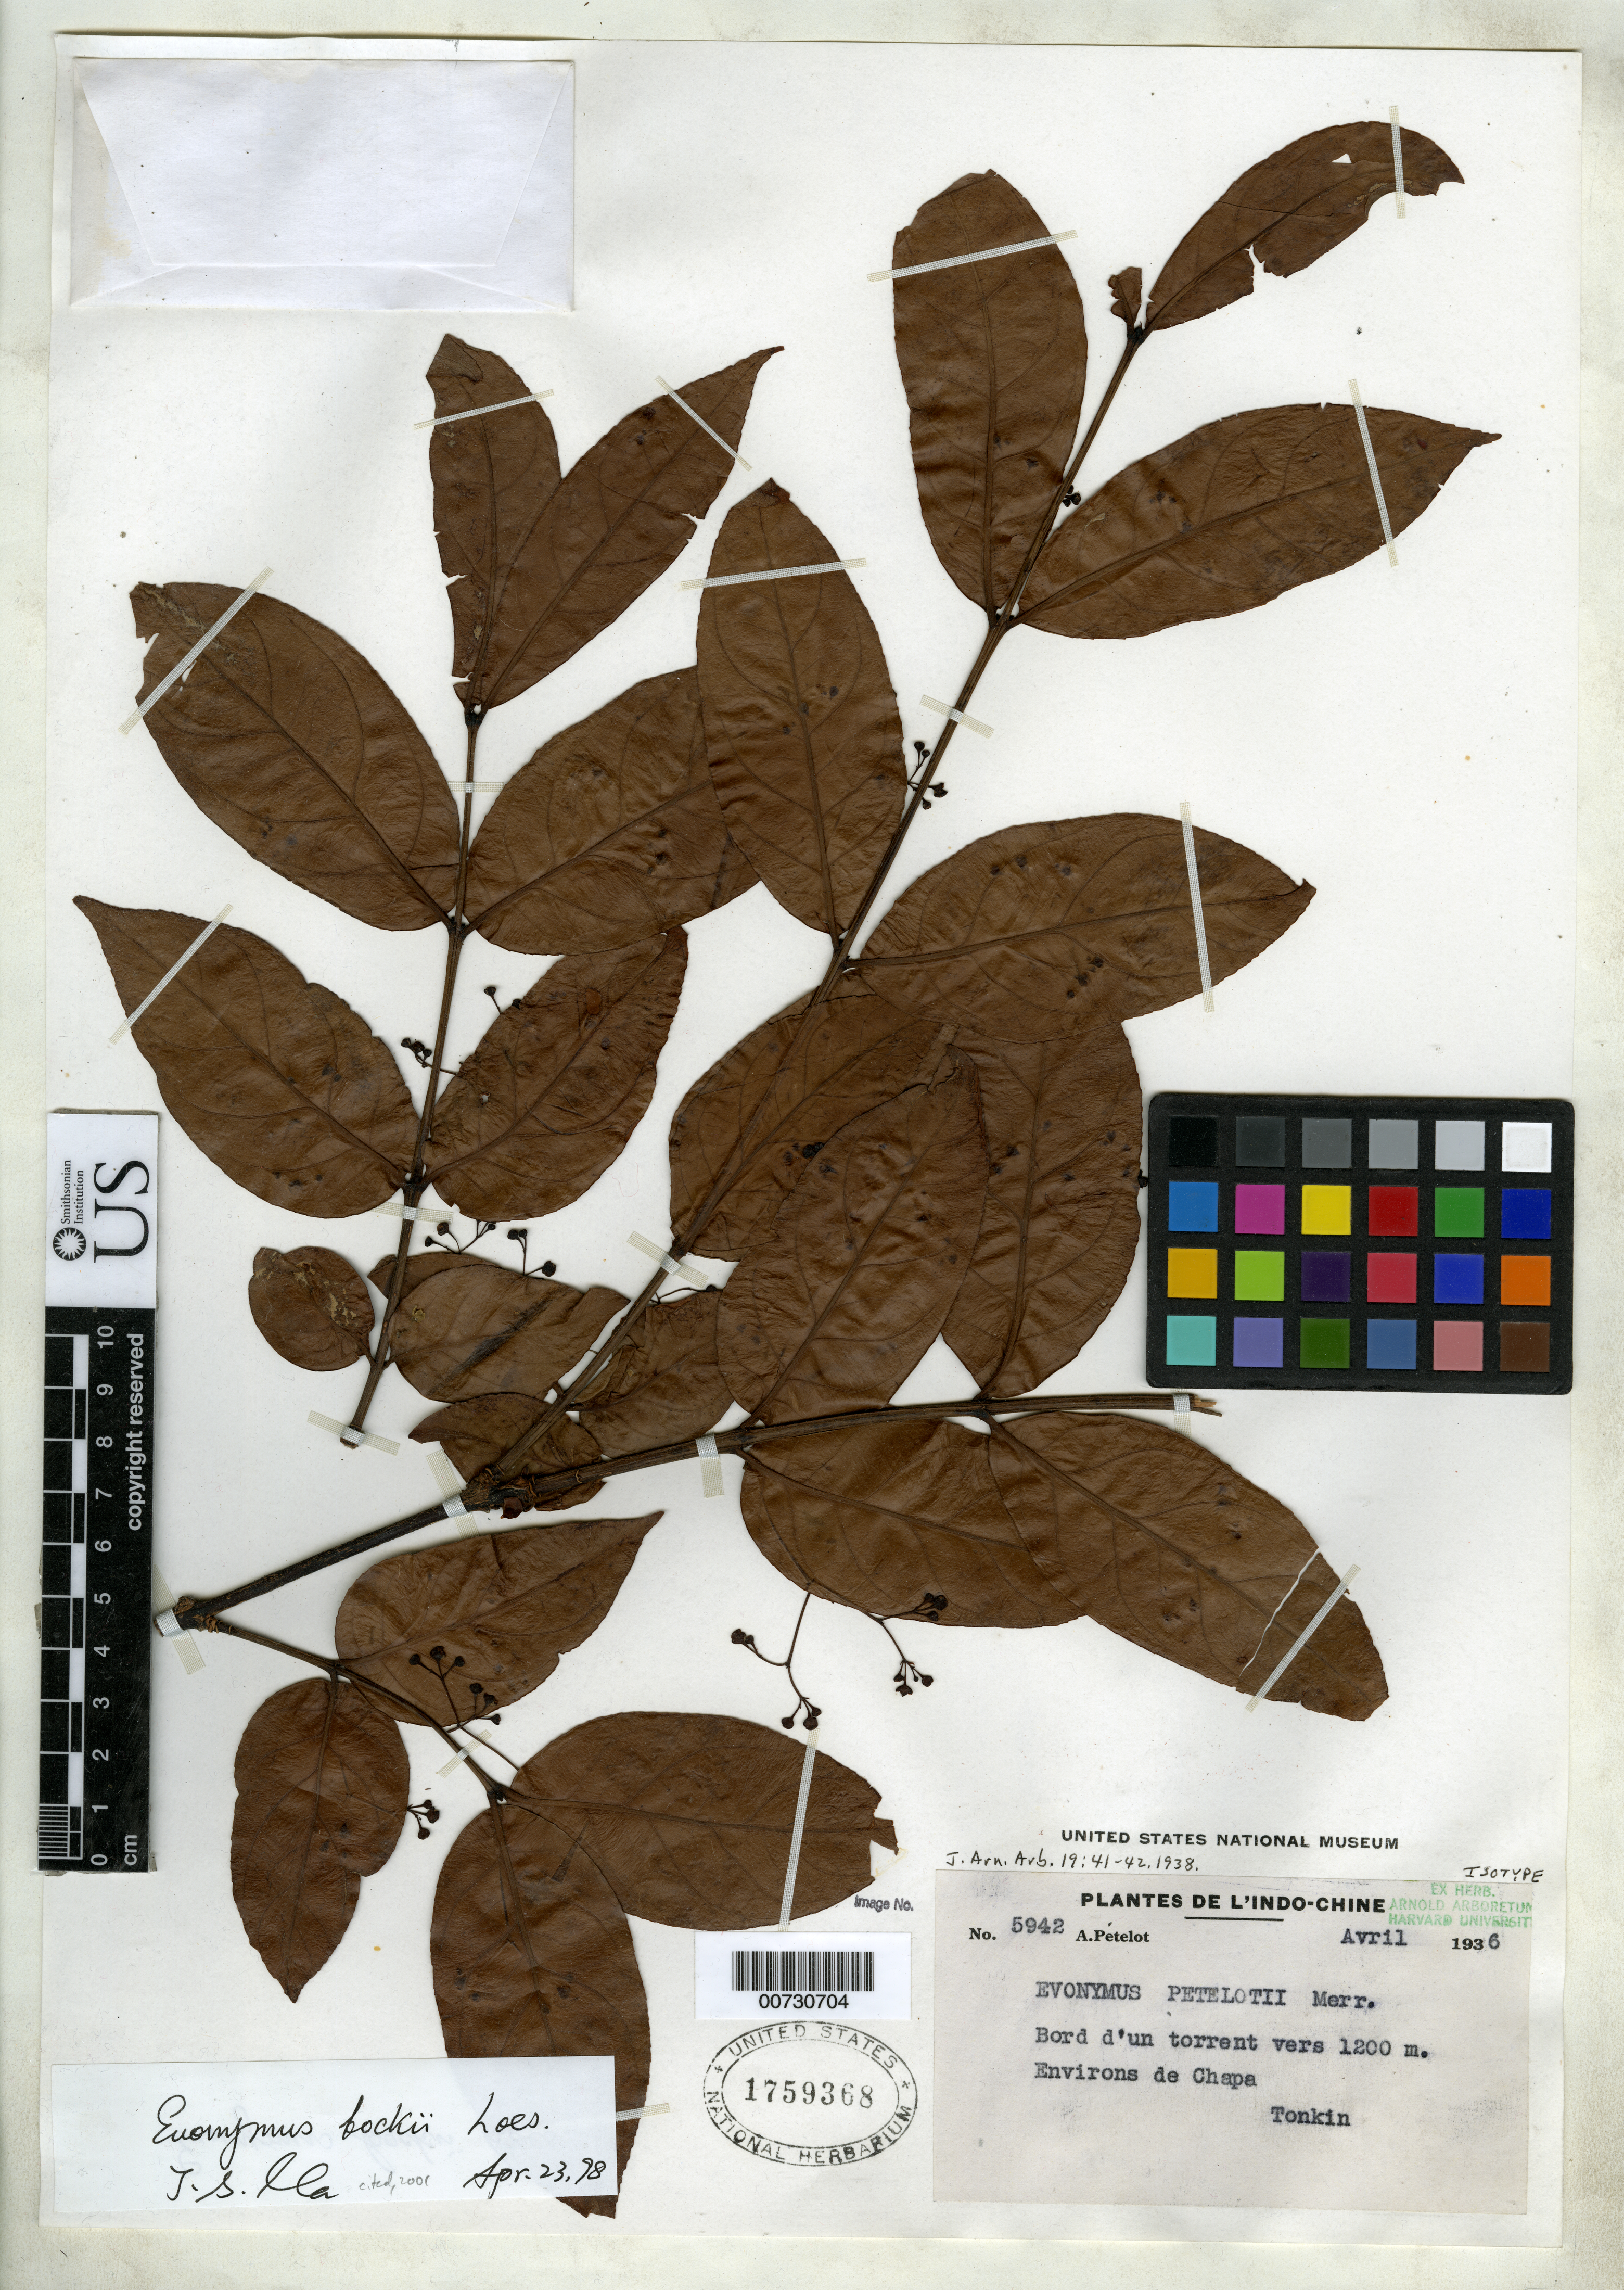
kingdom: Plantae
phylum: Tracheophyta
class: Magnoliopsida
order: Celastrales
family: Celastraceae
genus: Euonymus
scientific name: Euonymus petelotii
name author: Merr.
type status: Isotype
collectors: A. Pelelot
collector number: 5942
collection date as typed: Apr 1936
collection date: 1936-04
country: Vietnam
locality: Evirons de Chapa. Tonkin.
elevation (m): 1200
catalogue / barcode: US 1759368